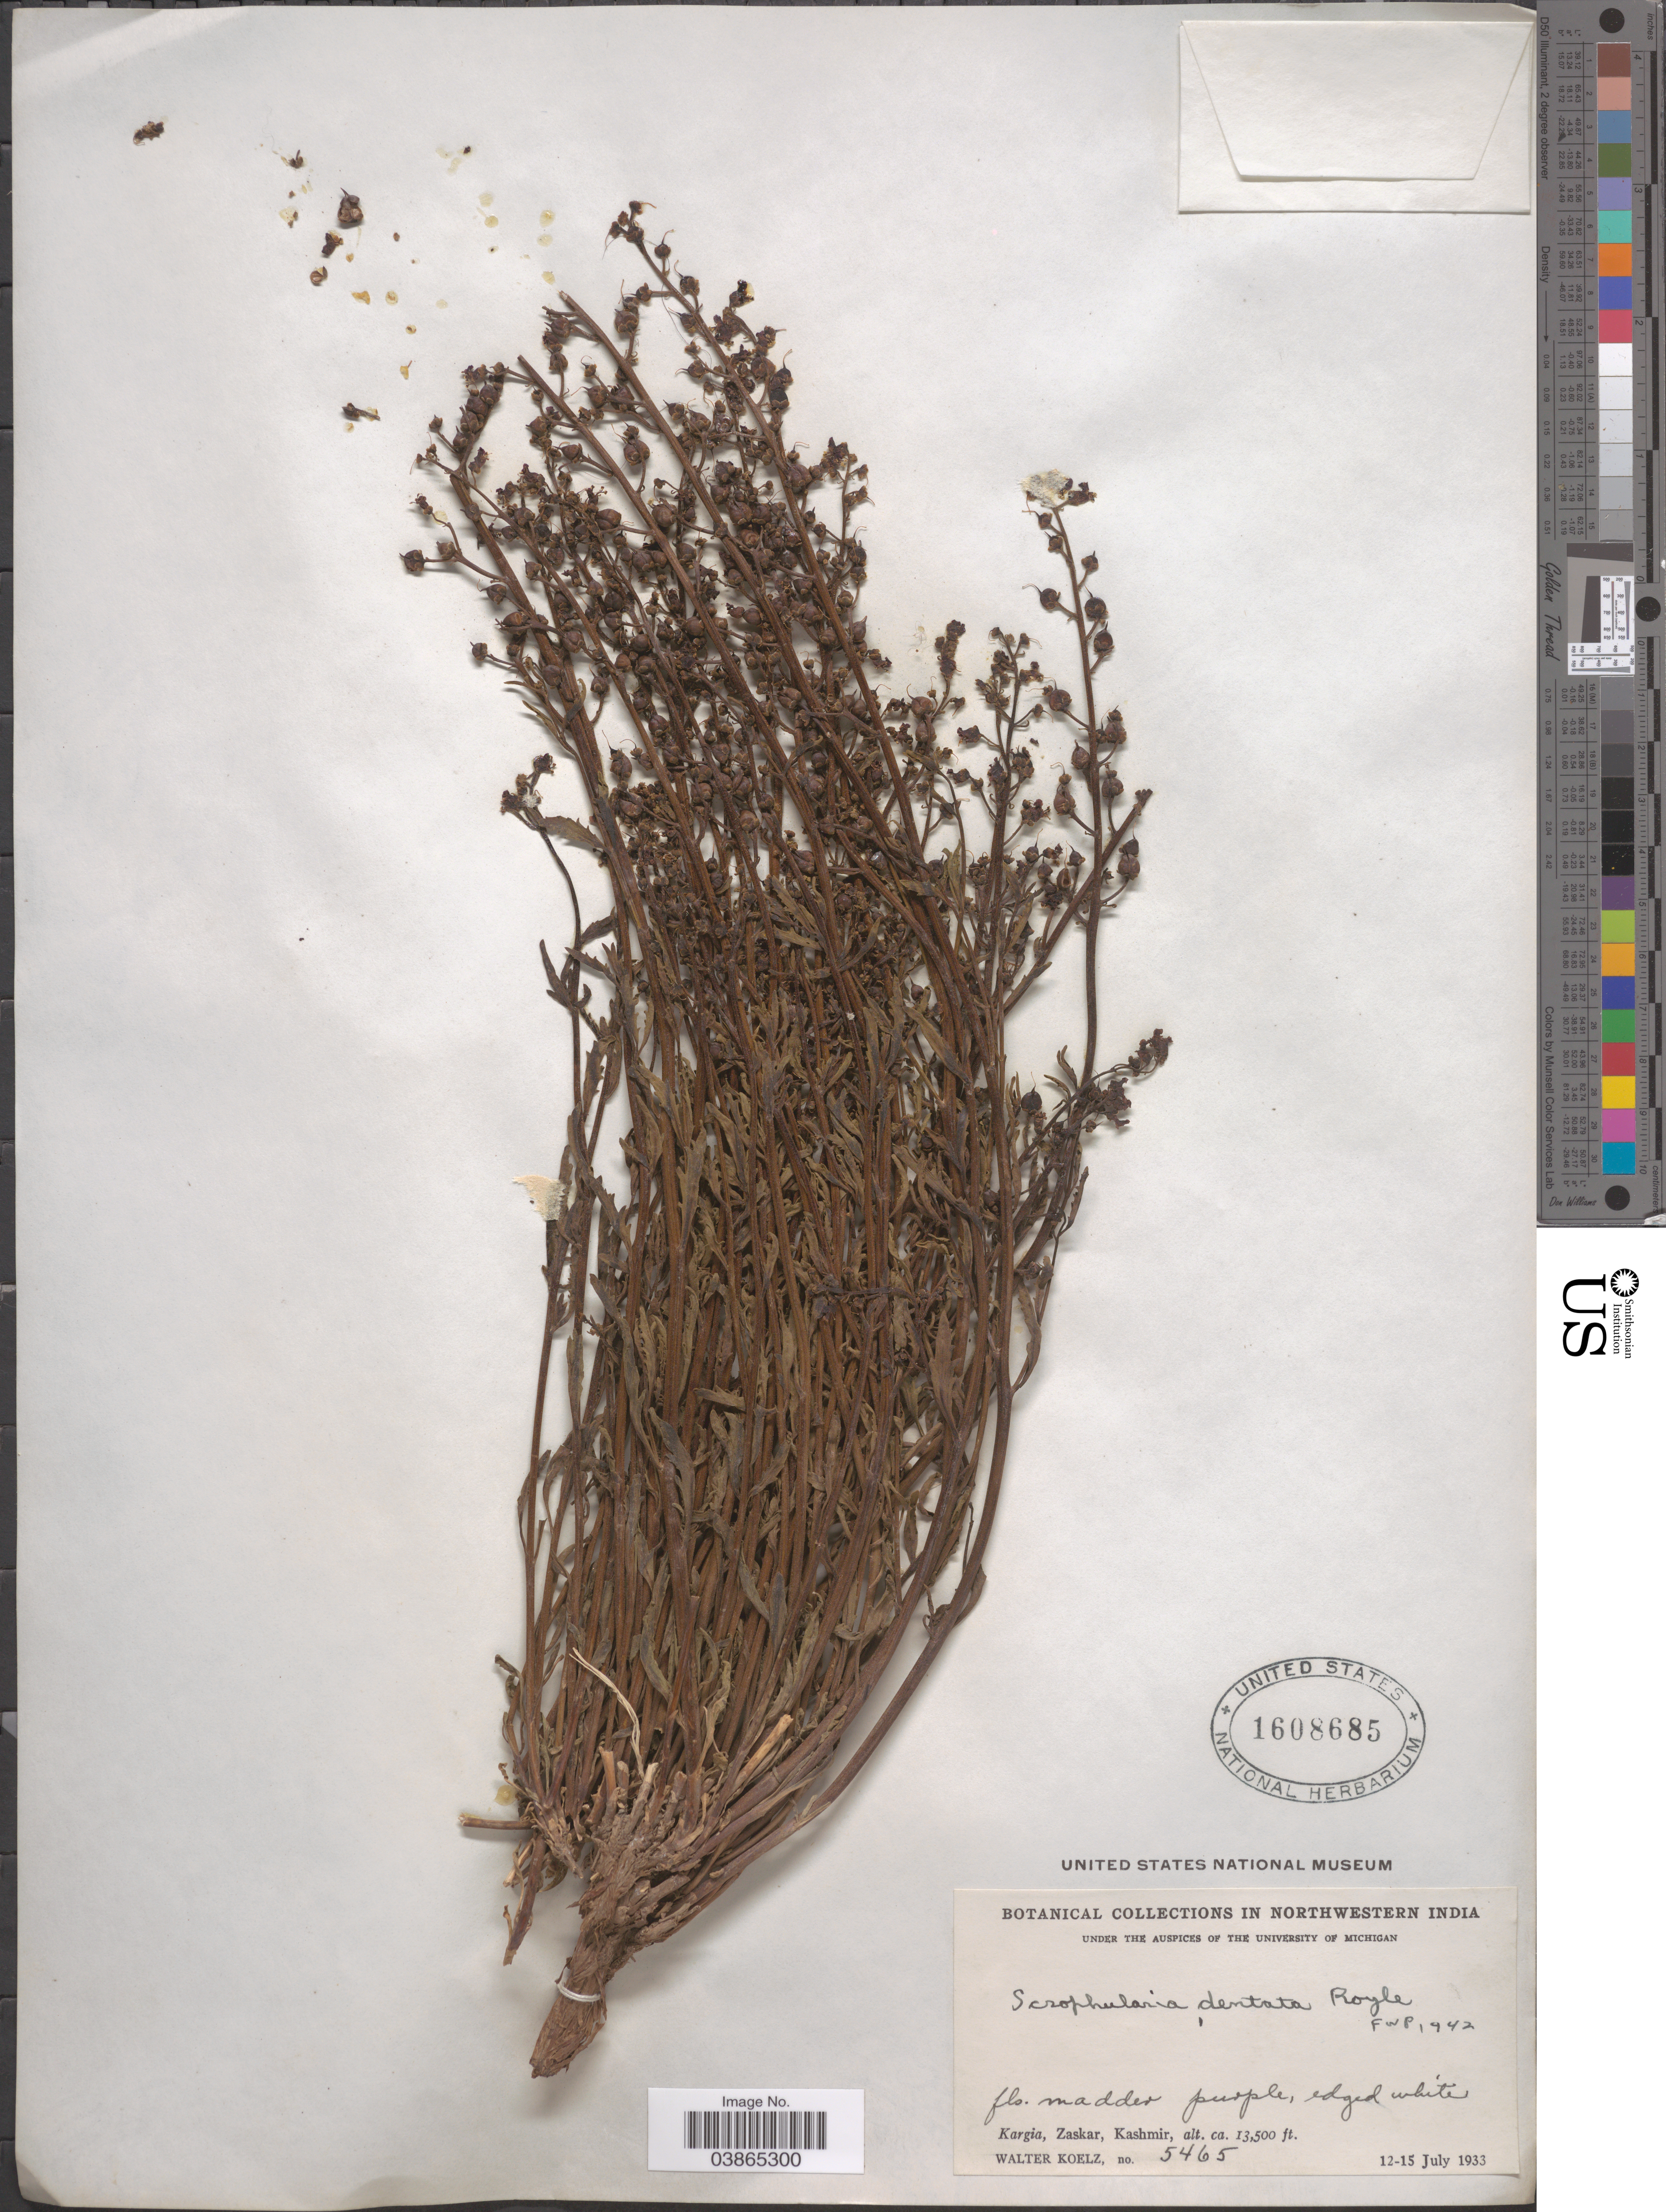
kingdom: Plantae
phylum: Tracheophyta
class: Magnoliopsida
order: Lamiales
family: Scrophulariaceae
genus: Scrophularia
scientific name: Scrophularia dentata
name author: Royle ex Benth.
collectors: W. N. Koelz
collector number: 5465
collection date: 1933-07-12/1933-07-15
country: India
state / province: Jammu and Kashmir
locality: In Northwestern India. Kargia, Zaskar, Kashmir.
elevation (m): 4115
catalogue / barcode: US 1608685